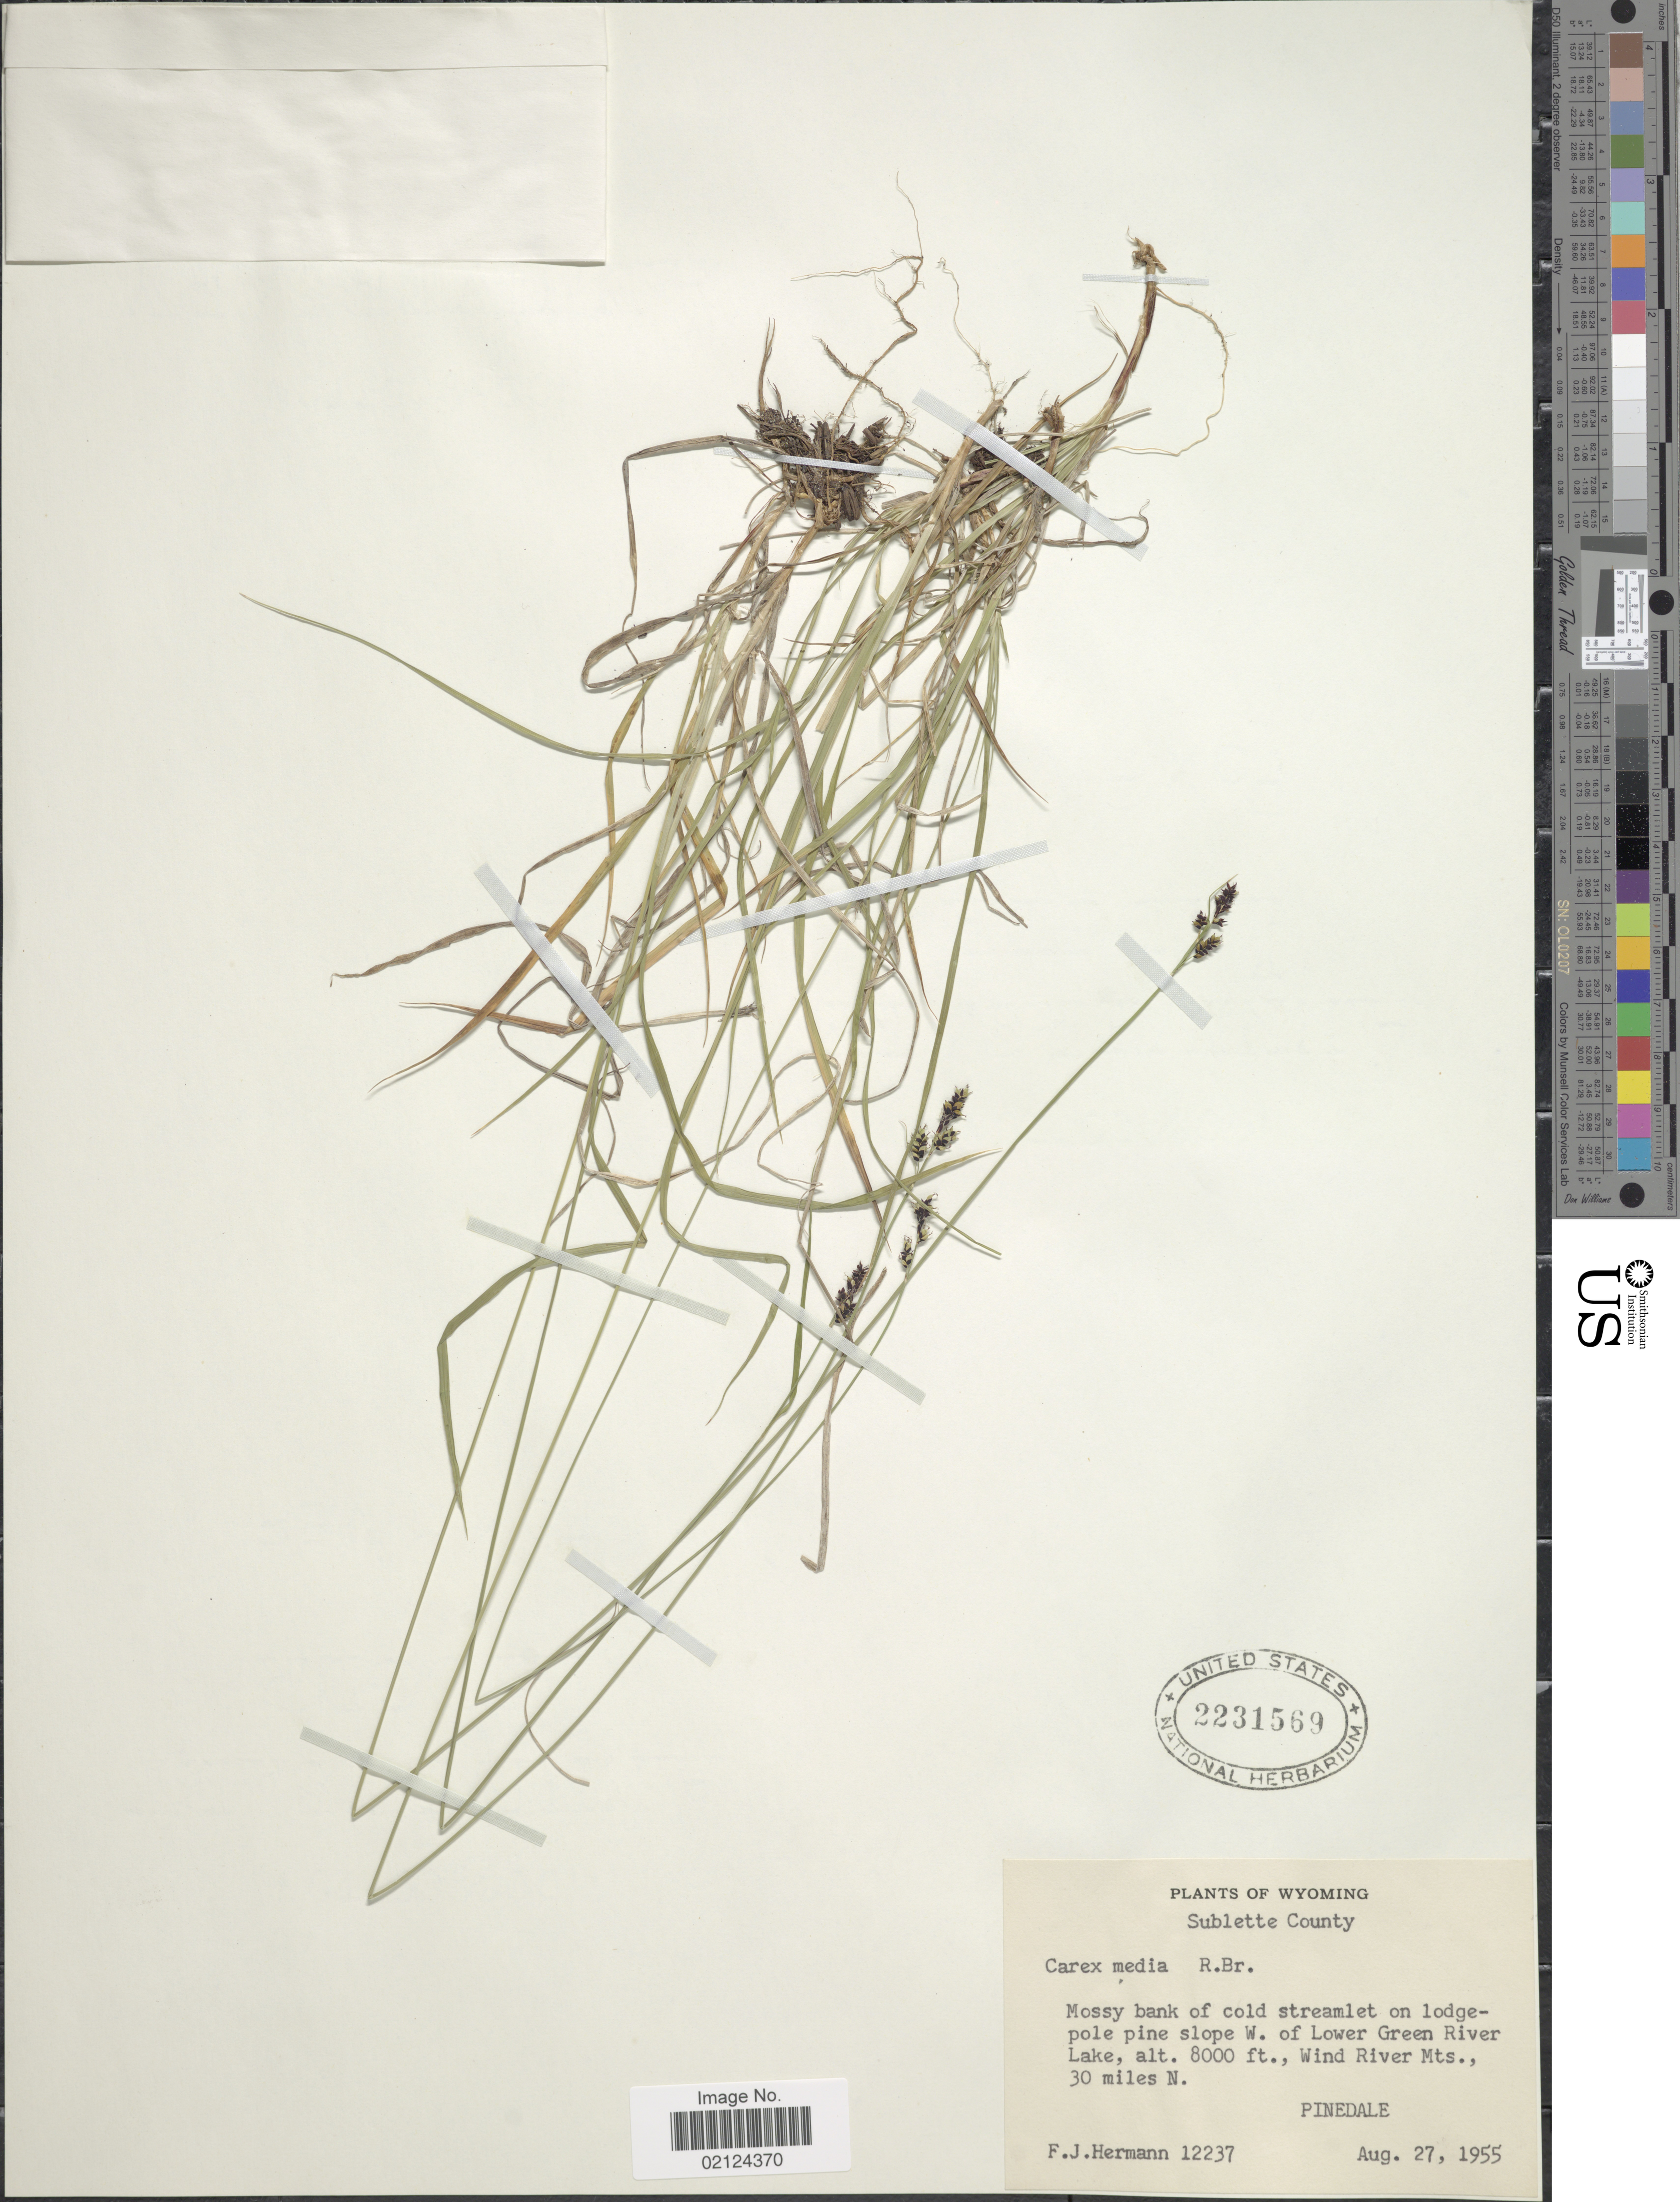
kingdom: Plantae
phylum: Tracheophyta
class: Liliopsida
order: Poales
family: Cyperaceae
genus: Carex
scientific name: Carex media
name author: R. Br.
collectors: F. J. Hermann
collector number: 12237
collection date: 1955-08-27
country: United States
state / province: Wyoming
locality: Sublette County, Slope W. of Lower Green River Lake, Wind River Mts. 30 miles Pinedale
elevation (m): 2438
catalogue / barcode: US 2231569